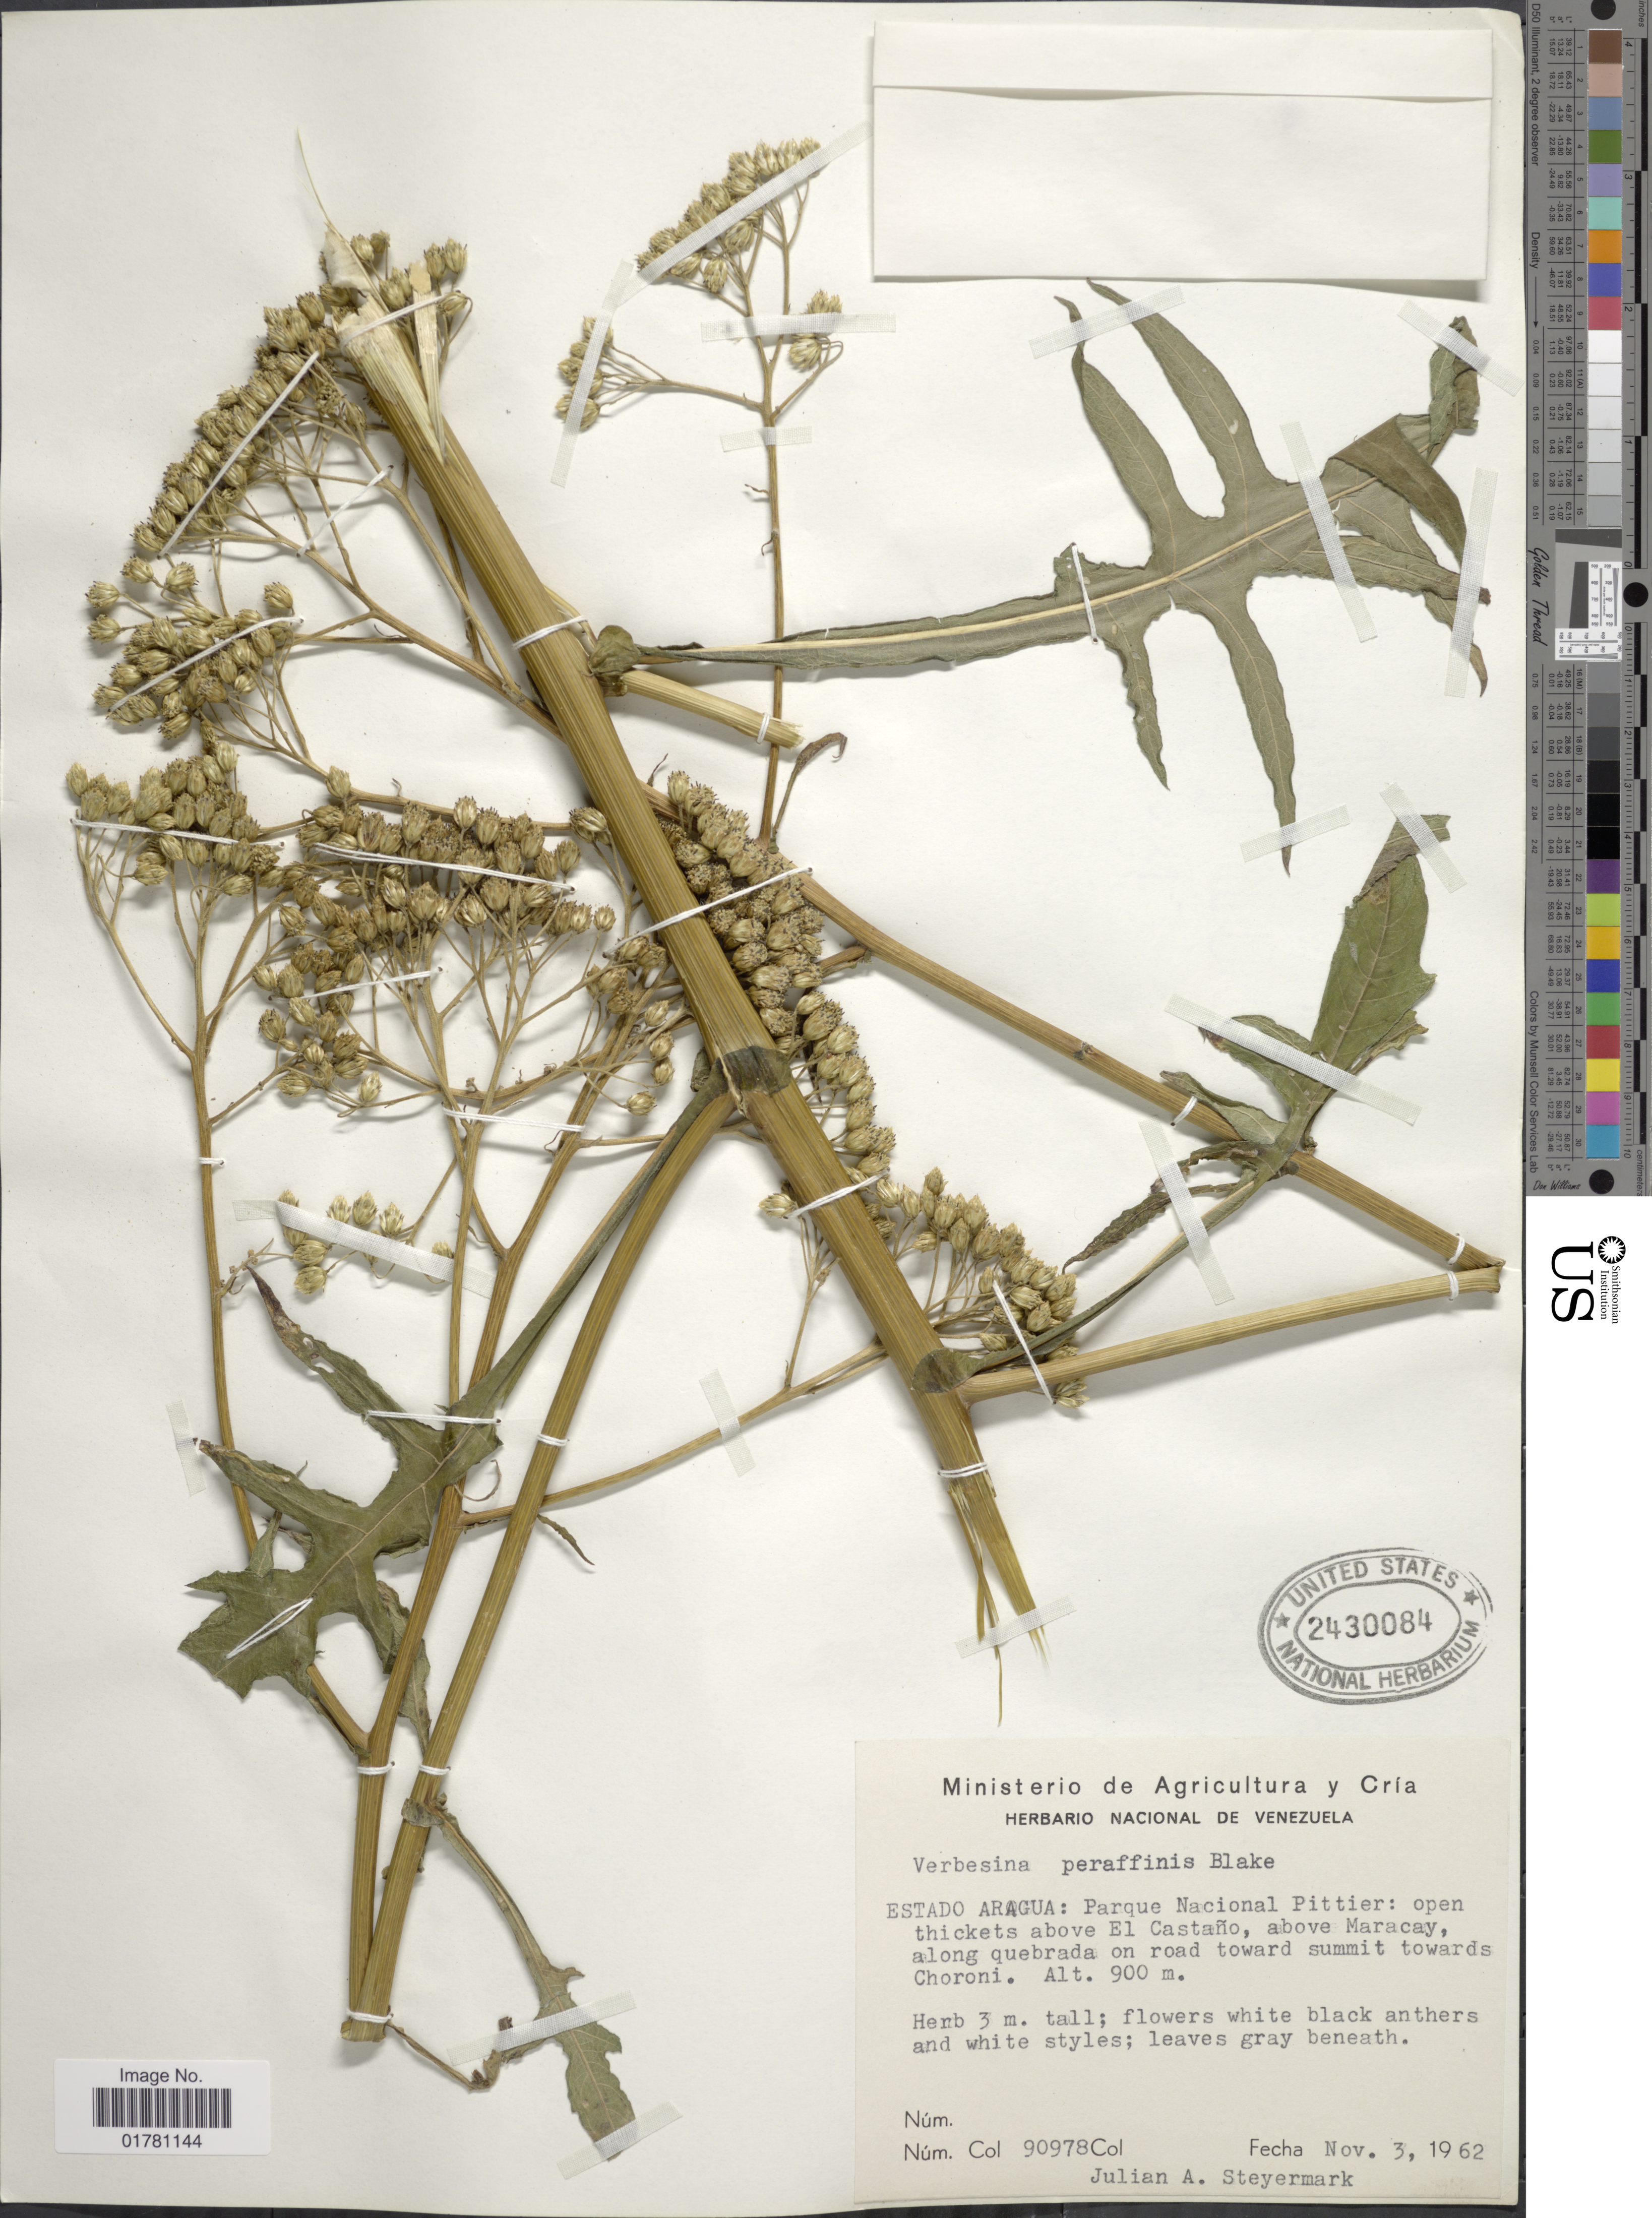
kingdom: Plantae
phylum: Tracheophyta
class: Magnoliopsida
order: Asterales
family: Asteraceae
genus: Verbesina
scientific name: Verbesina peraffinis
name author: S.F. Blake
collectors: J. Steyermark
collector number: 90978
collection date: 1962-11-03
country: Venezuela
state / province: Aragua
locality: Parque Nacional Pittier: open thickets above El Castaño, above Maracay, along quebrada on road toward summit towards Choroni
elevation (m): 900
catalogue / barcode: US 2430084